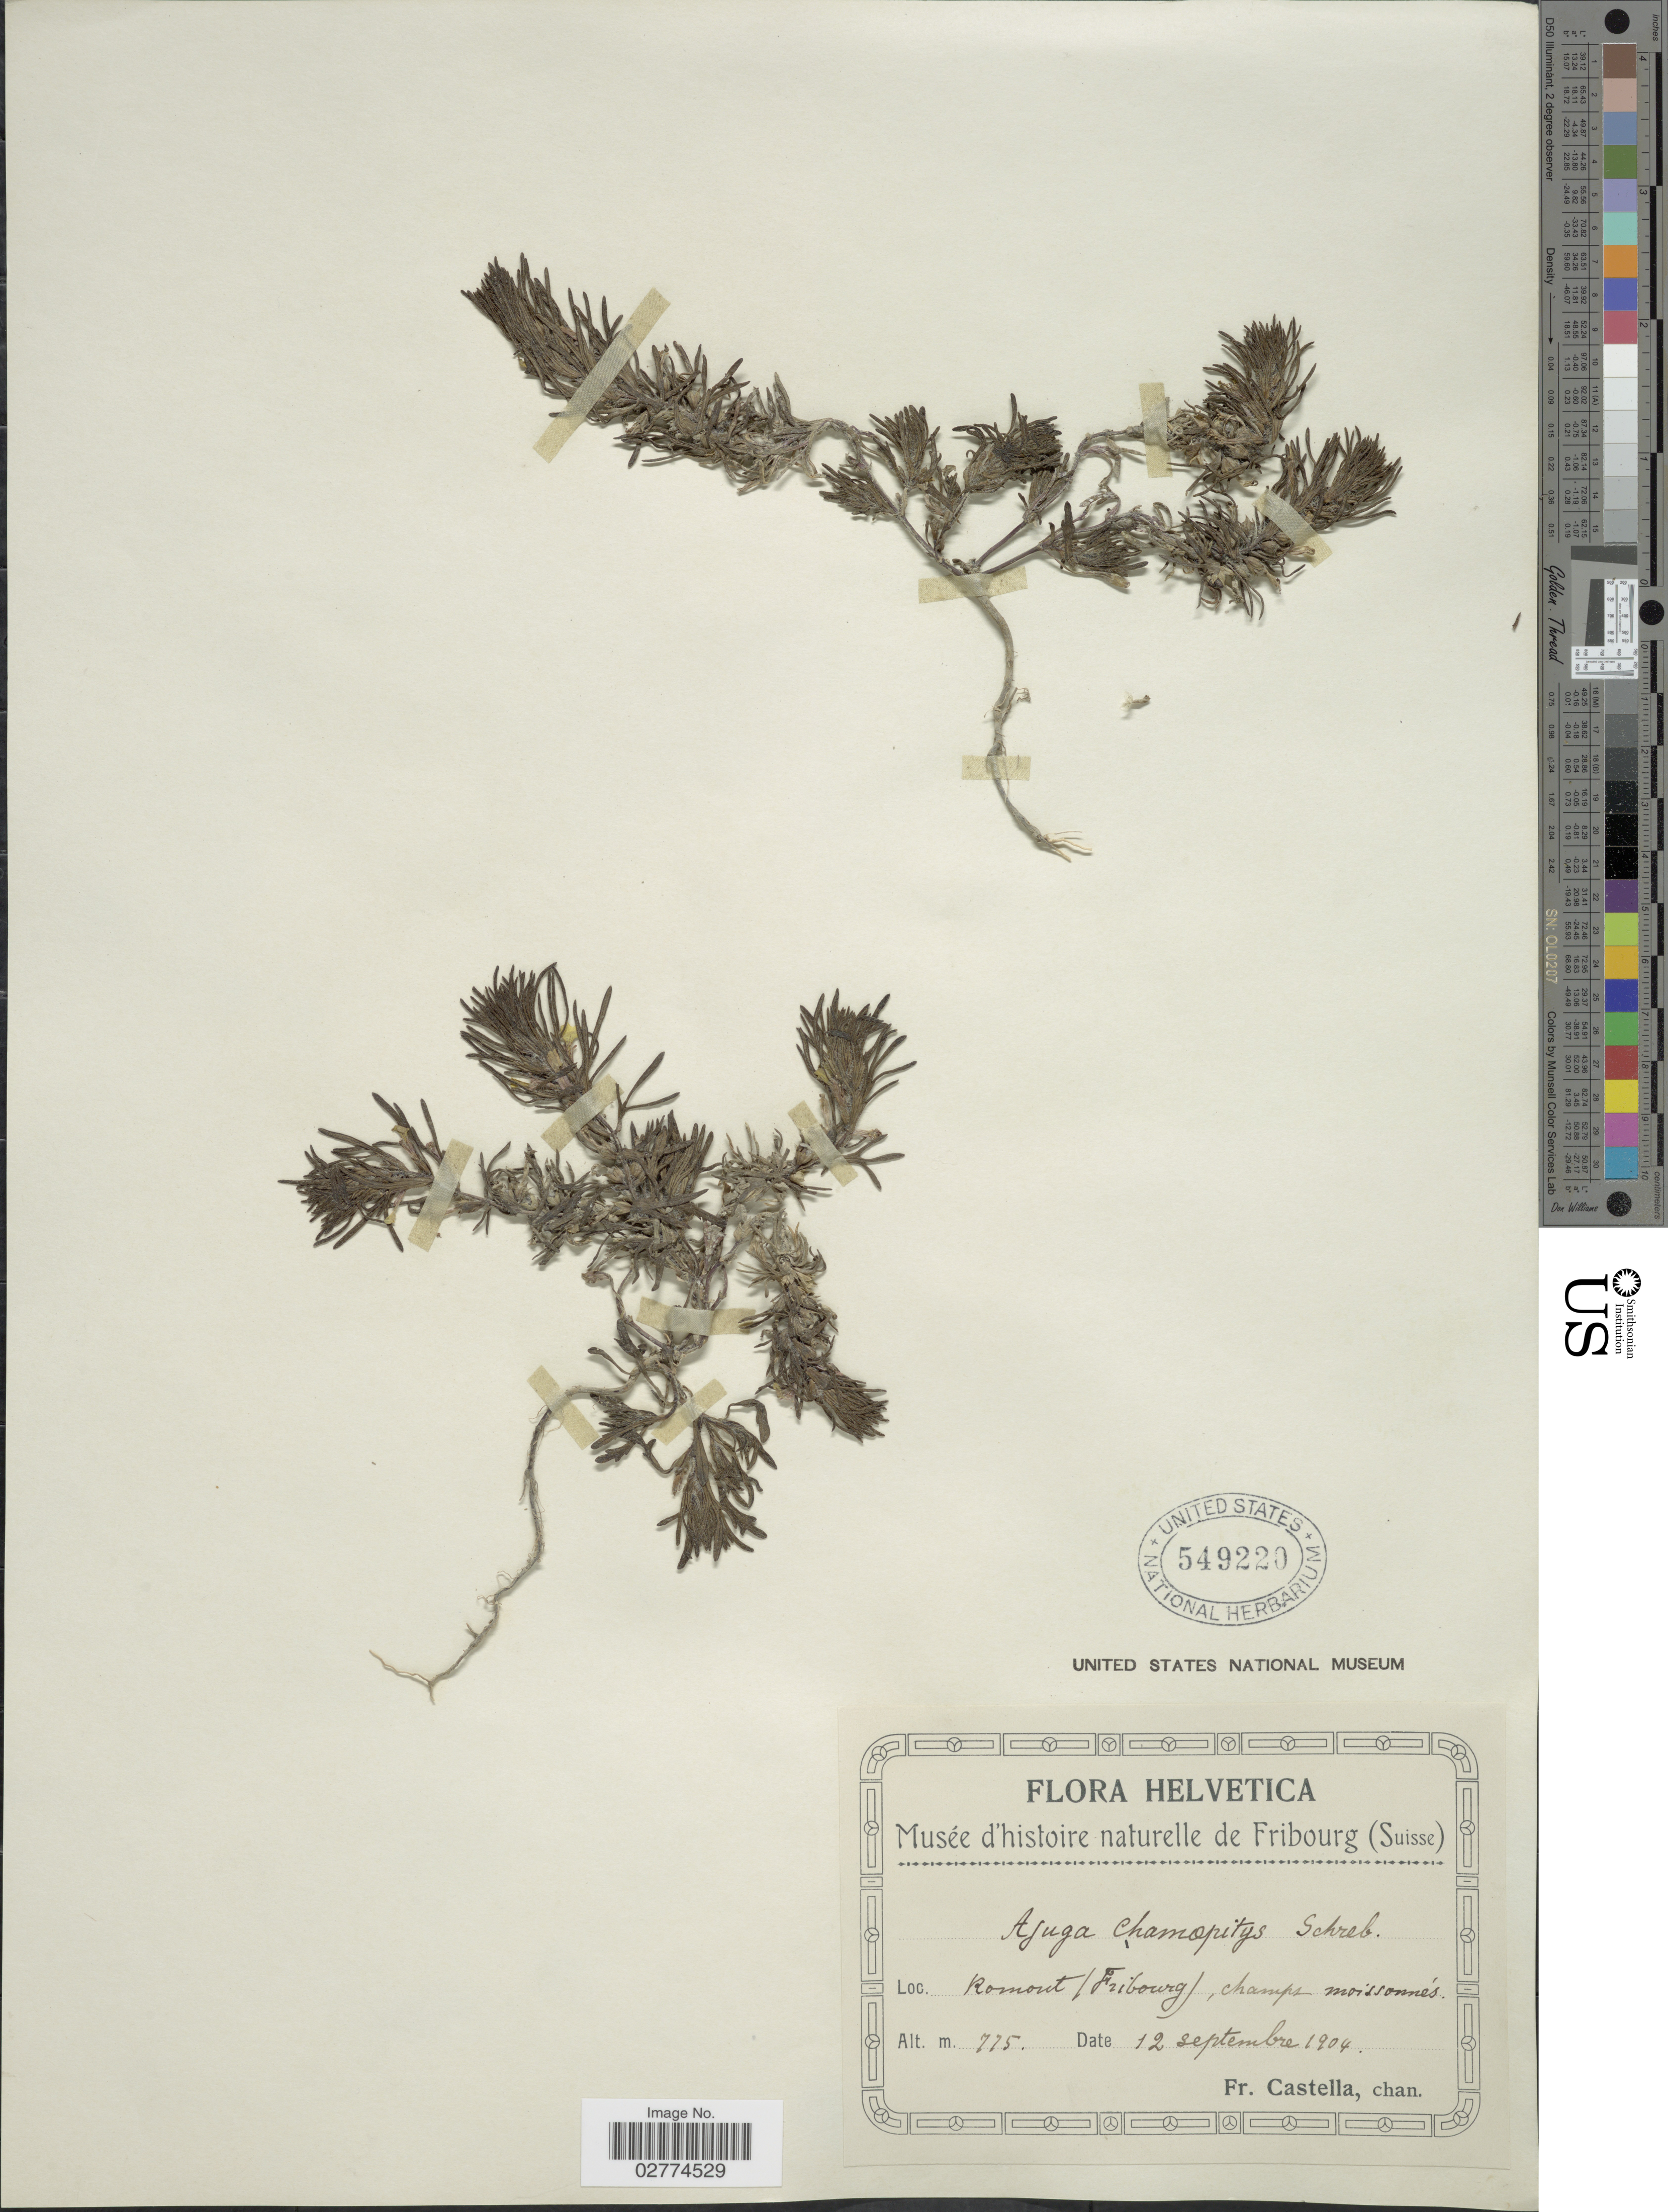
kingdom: Plantae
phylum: Tracheophyta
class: Magnoliopsida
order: Lamiales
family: Lamiaceae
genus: Ajuga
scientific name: Ajuga chamaepitys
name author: (L.) Schreb.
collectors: Fr. Castella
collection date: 1904-09-12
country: Switzerland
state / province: Fribourg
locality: Helvetica. Romout (Fribourg).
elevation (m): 775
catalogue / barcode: US 549220